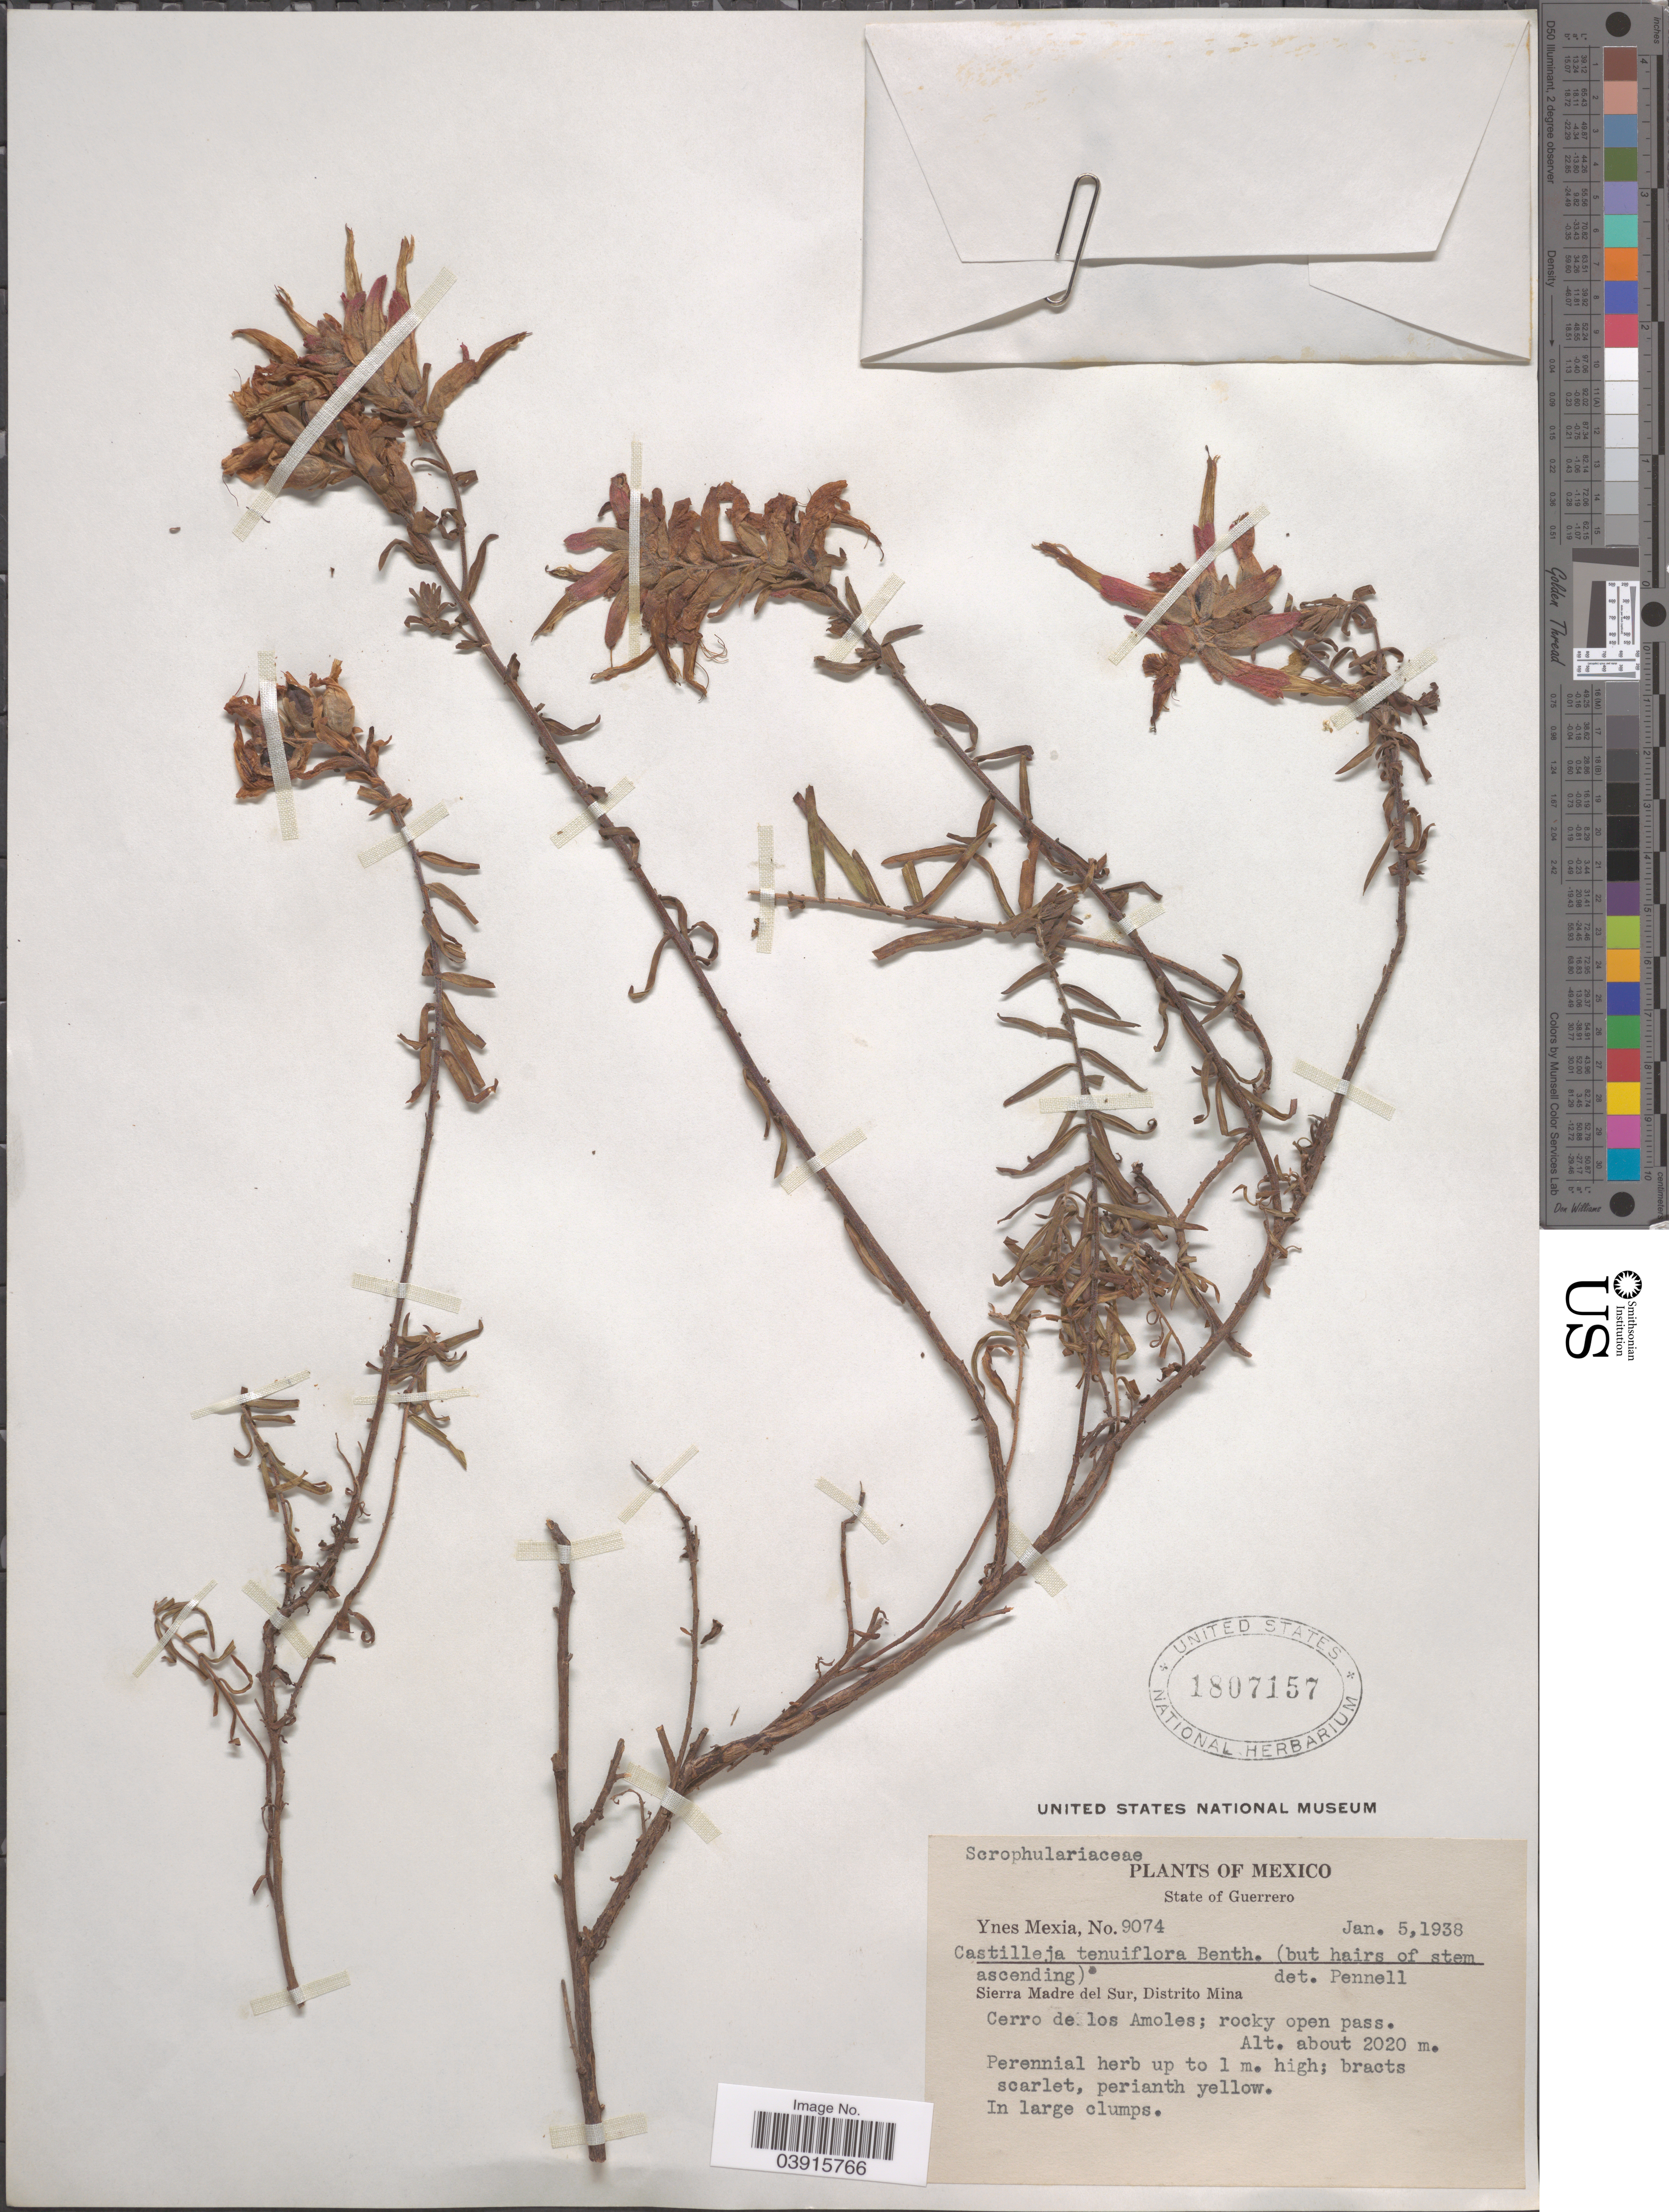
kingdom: Plantae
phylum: Tracheophyta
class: Magnoliopsida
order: Lamiales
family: Orobanchaceae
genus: Castilleja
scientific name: Castilleja tenuiflora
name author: Benth.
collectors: Y. Mexia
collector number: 9074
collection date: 1938-01-05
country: Mexico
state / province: Guerrero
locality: Sierra Madre del Sur, Distrito Mina. Cerro de los Amoles; rocky open pass.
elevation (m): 2020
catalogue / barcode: US 1807157